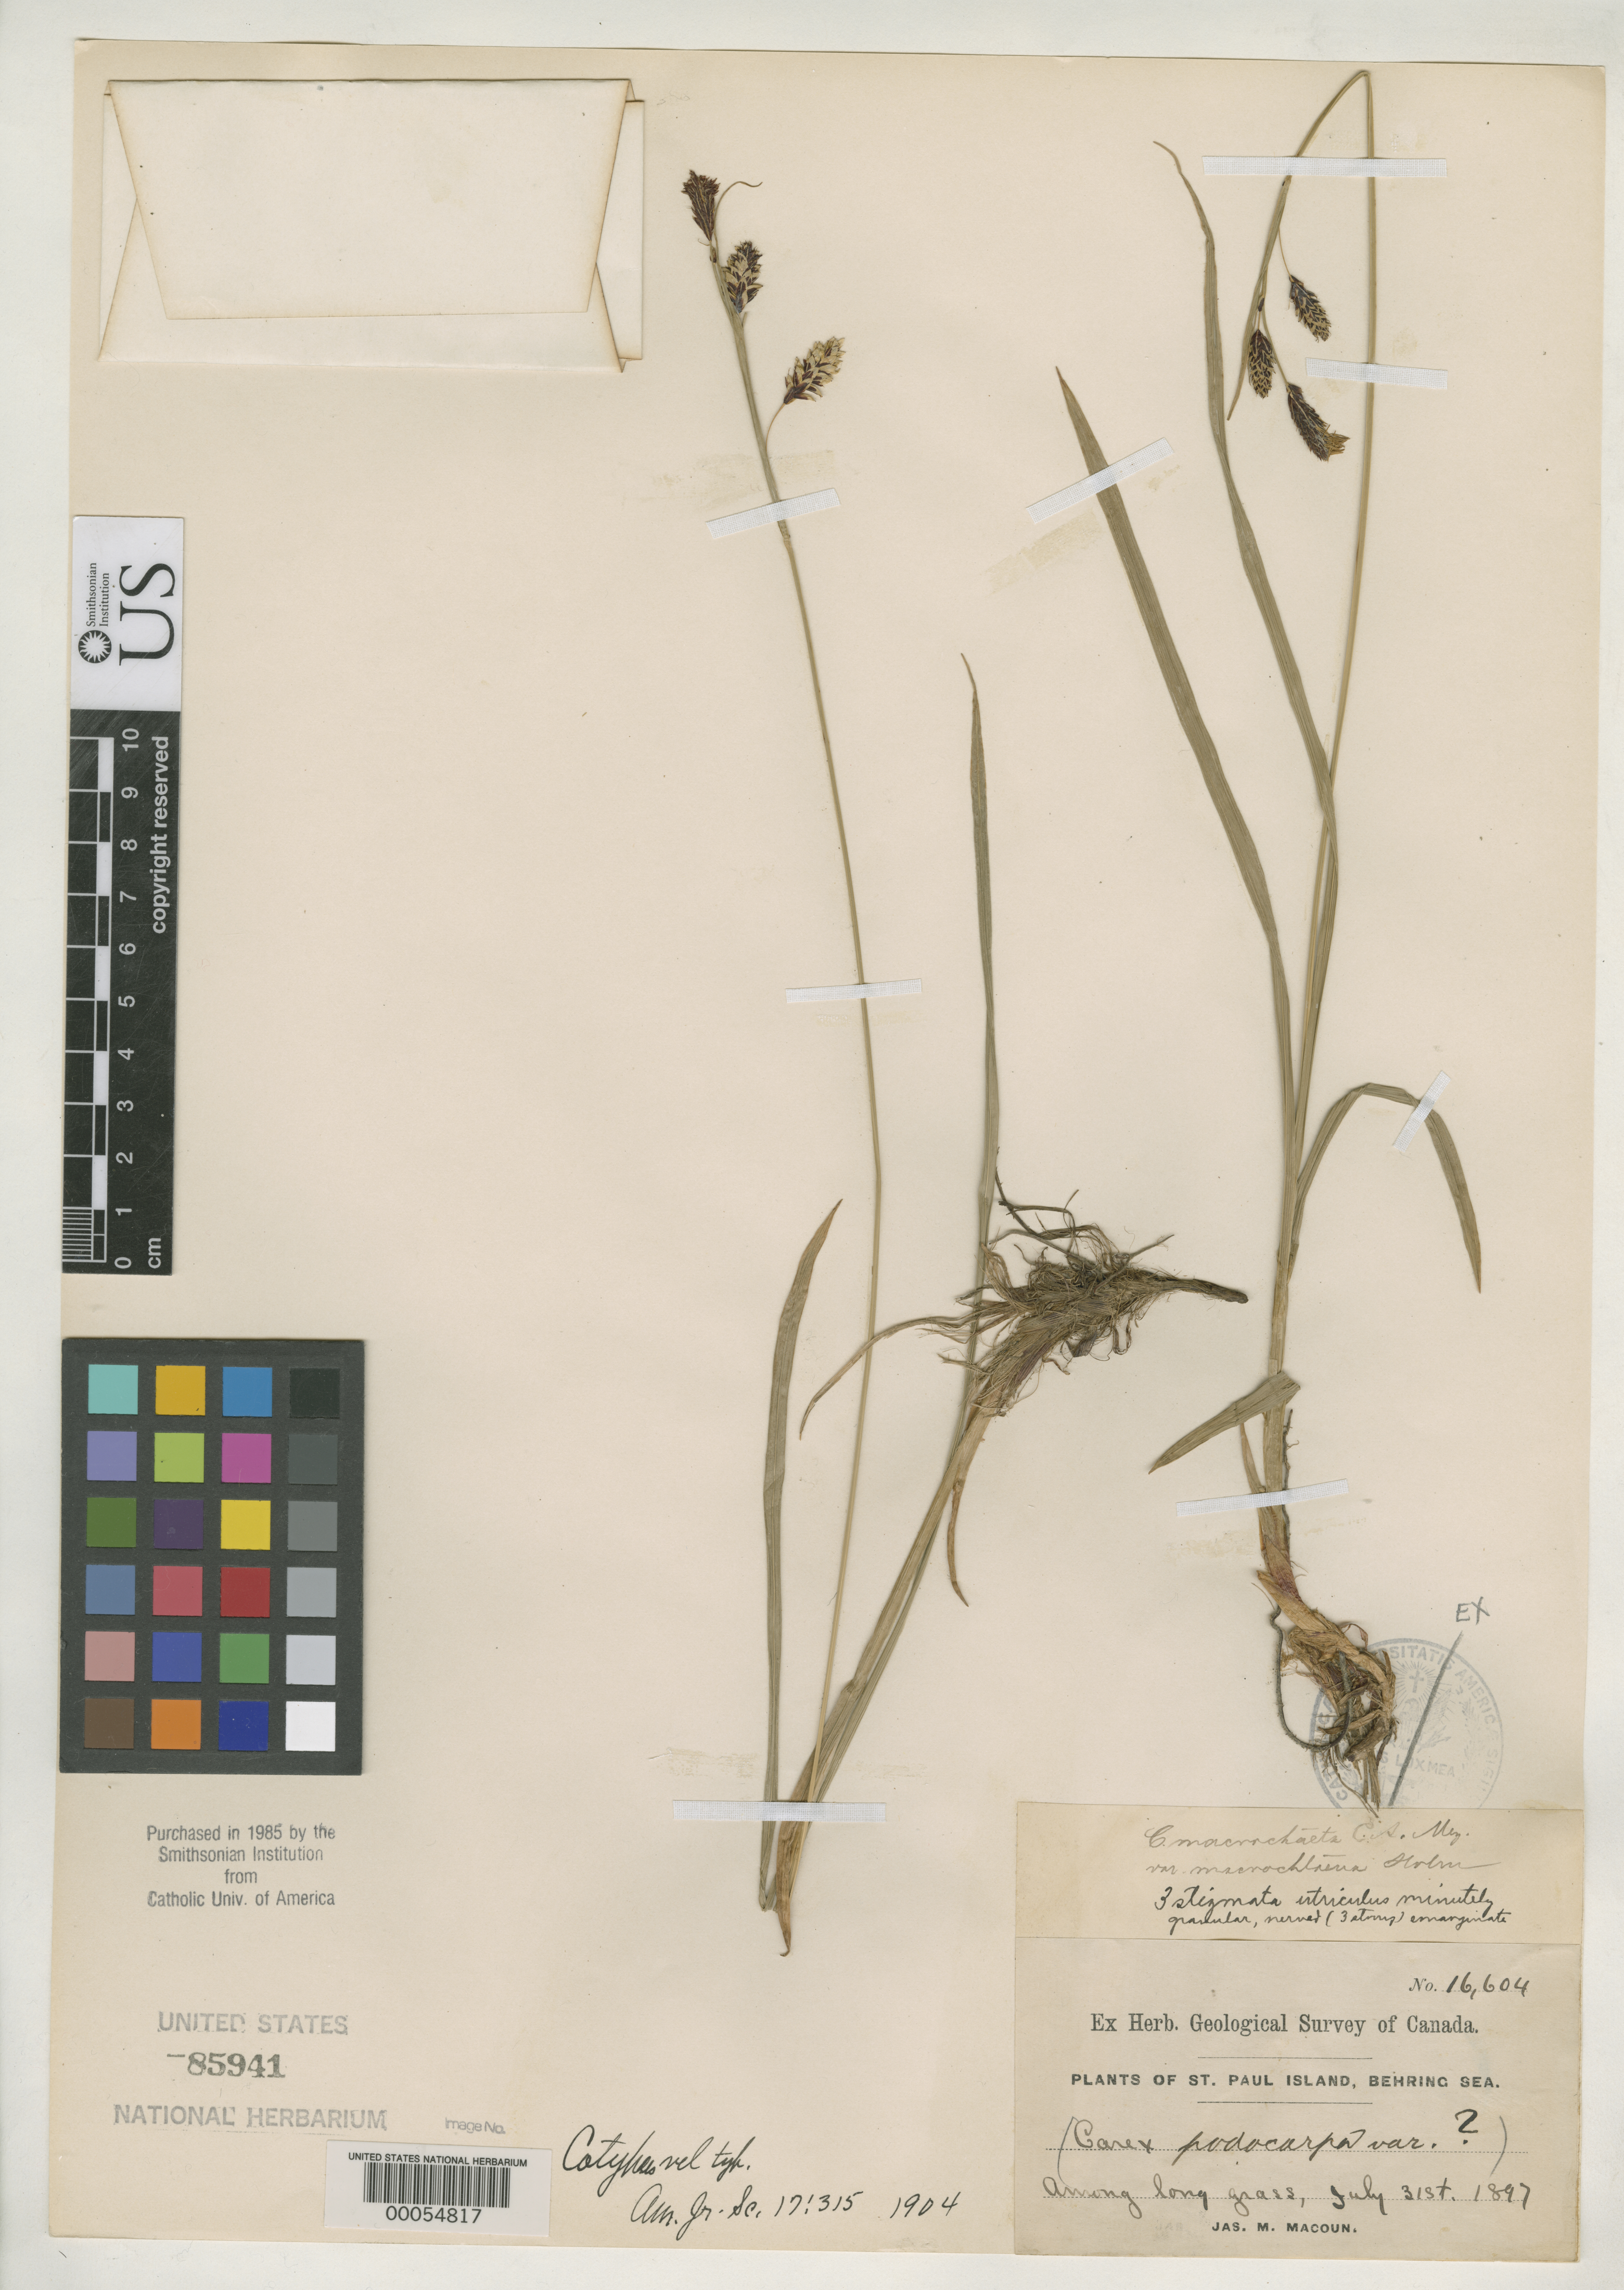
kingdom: Plantae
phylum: Tracheophyta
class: Liliopsida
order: Poales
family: Cyperaceae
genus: Carex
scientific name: Carex macrochaeta var. macrochlaena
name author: Holm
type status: Isosyntype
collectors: J. M. Macoun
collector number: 16604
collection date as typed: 31 Jul 1897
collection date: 1897-07-31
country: United States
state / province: Alaska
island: St. Paul Island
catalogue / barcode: US 85941